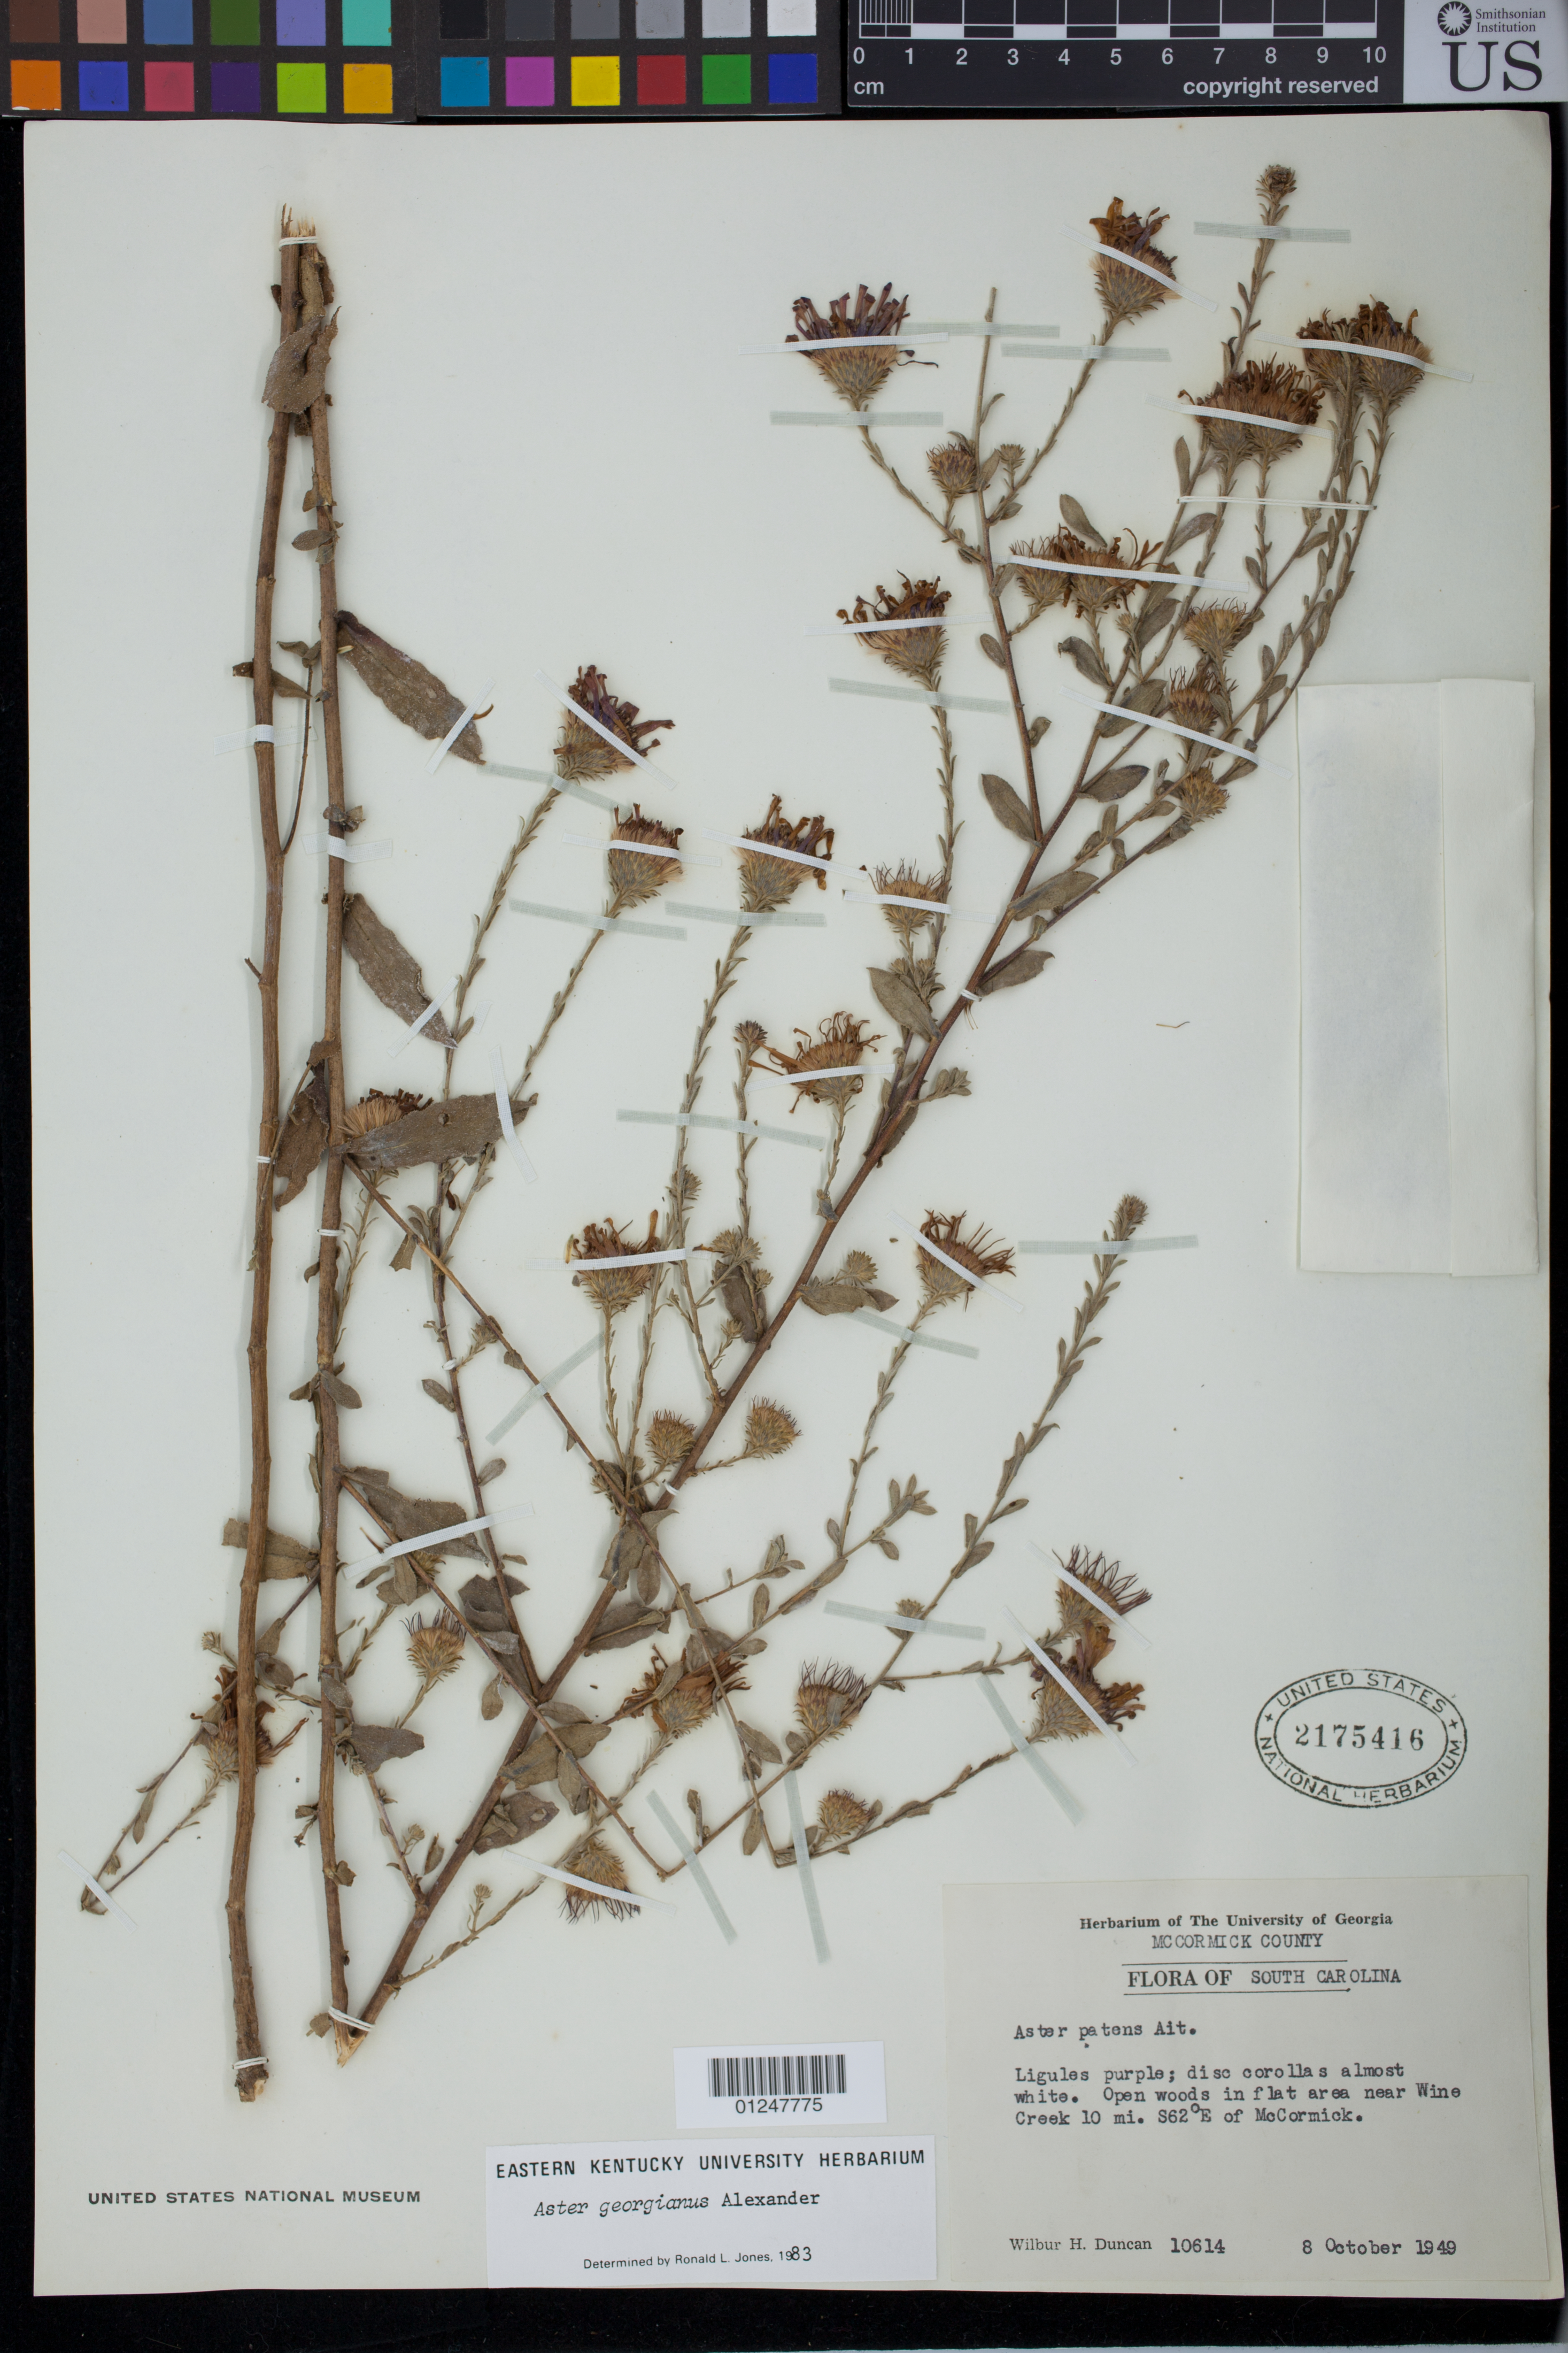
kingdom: Plantae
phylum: Tracheophyta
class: Magnoliopsida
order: Asterales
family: Asteraceae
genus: Aster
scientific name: Aster georgianus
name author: Alexander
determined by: Jones, R. L.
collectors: W. H. Duncan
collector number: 10614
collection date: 1949-10-08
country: United States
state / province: South Carolina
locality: Open woods in flat area near Wine Creek 10 m. S 62 E of McCormick.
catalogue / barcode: US 2175416